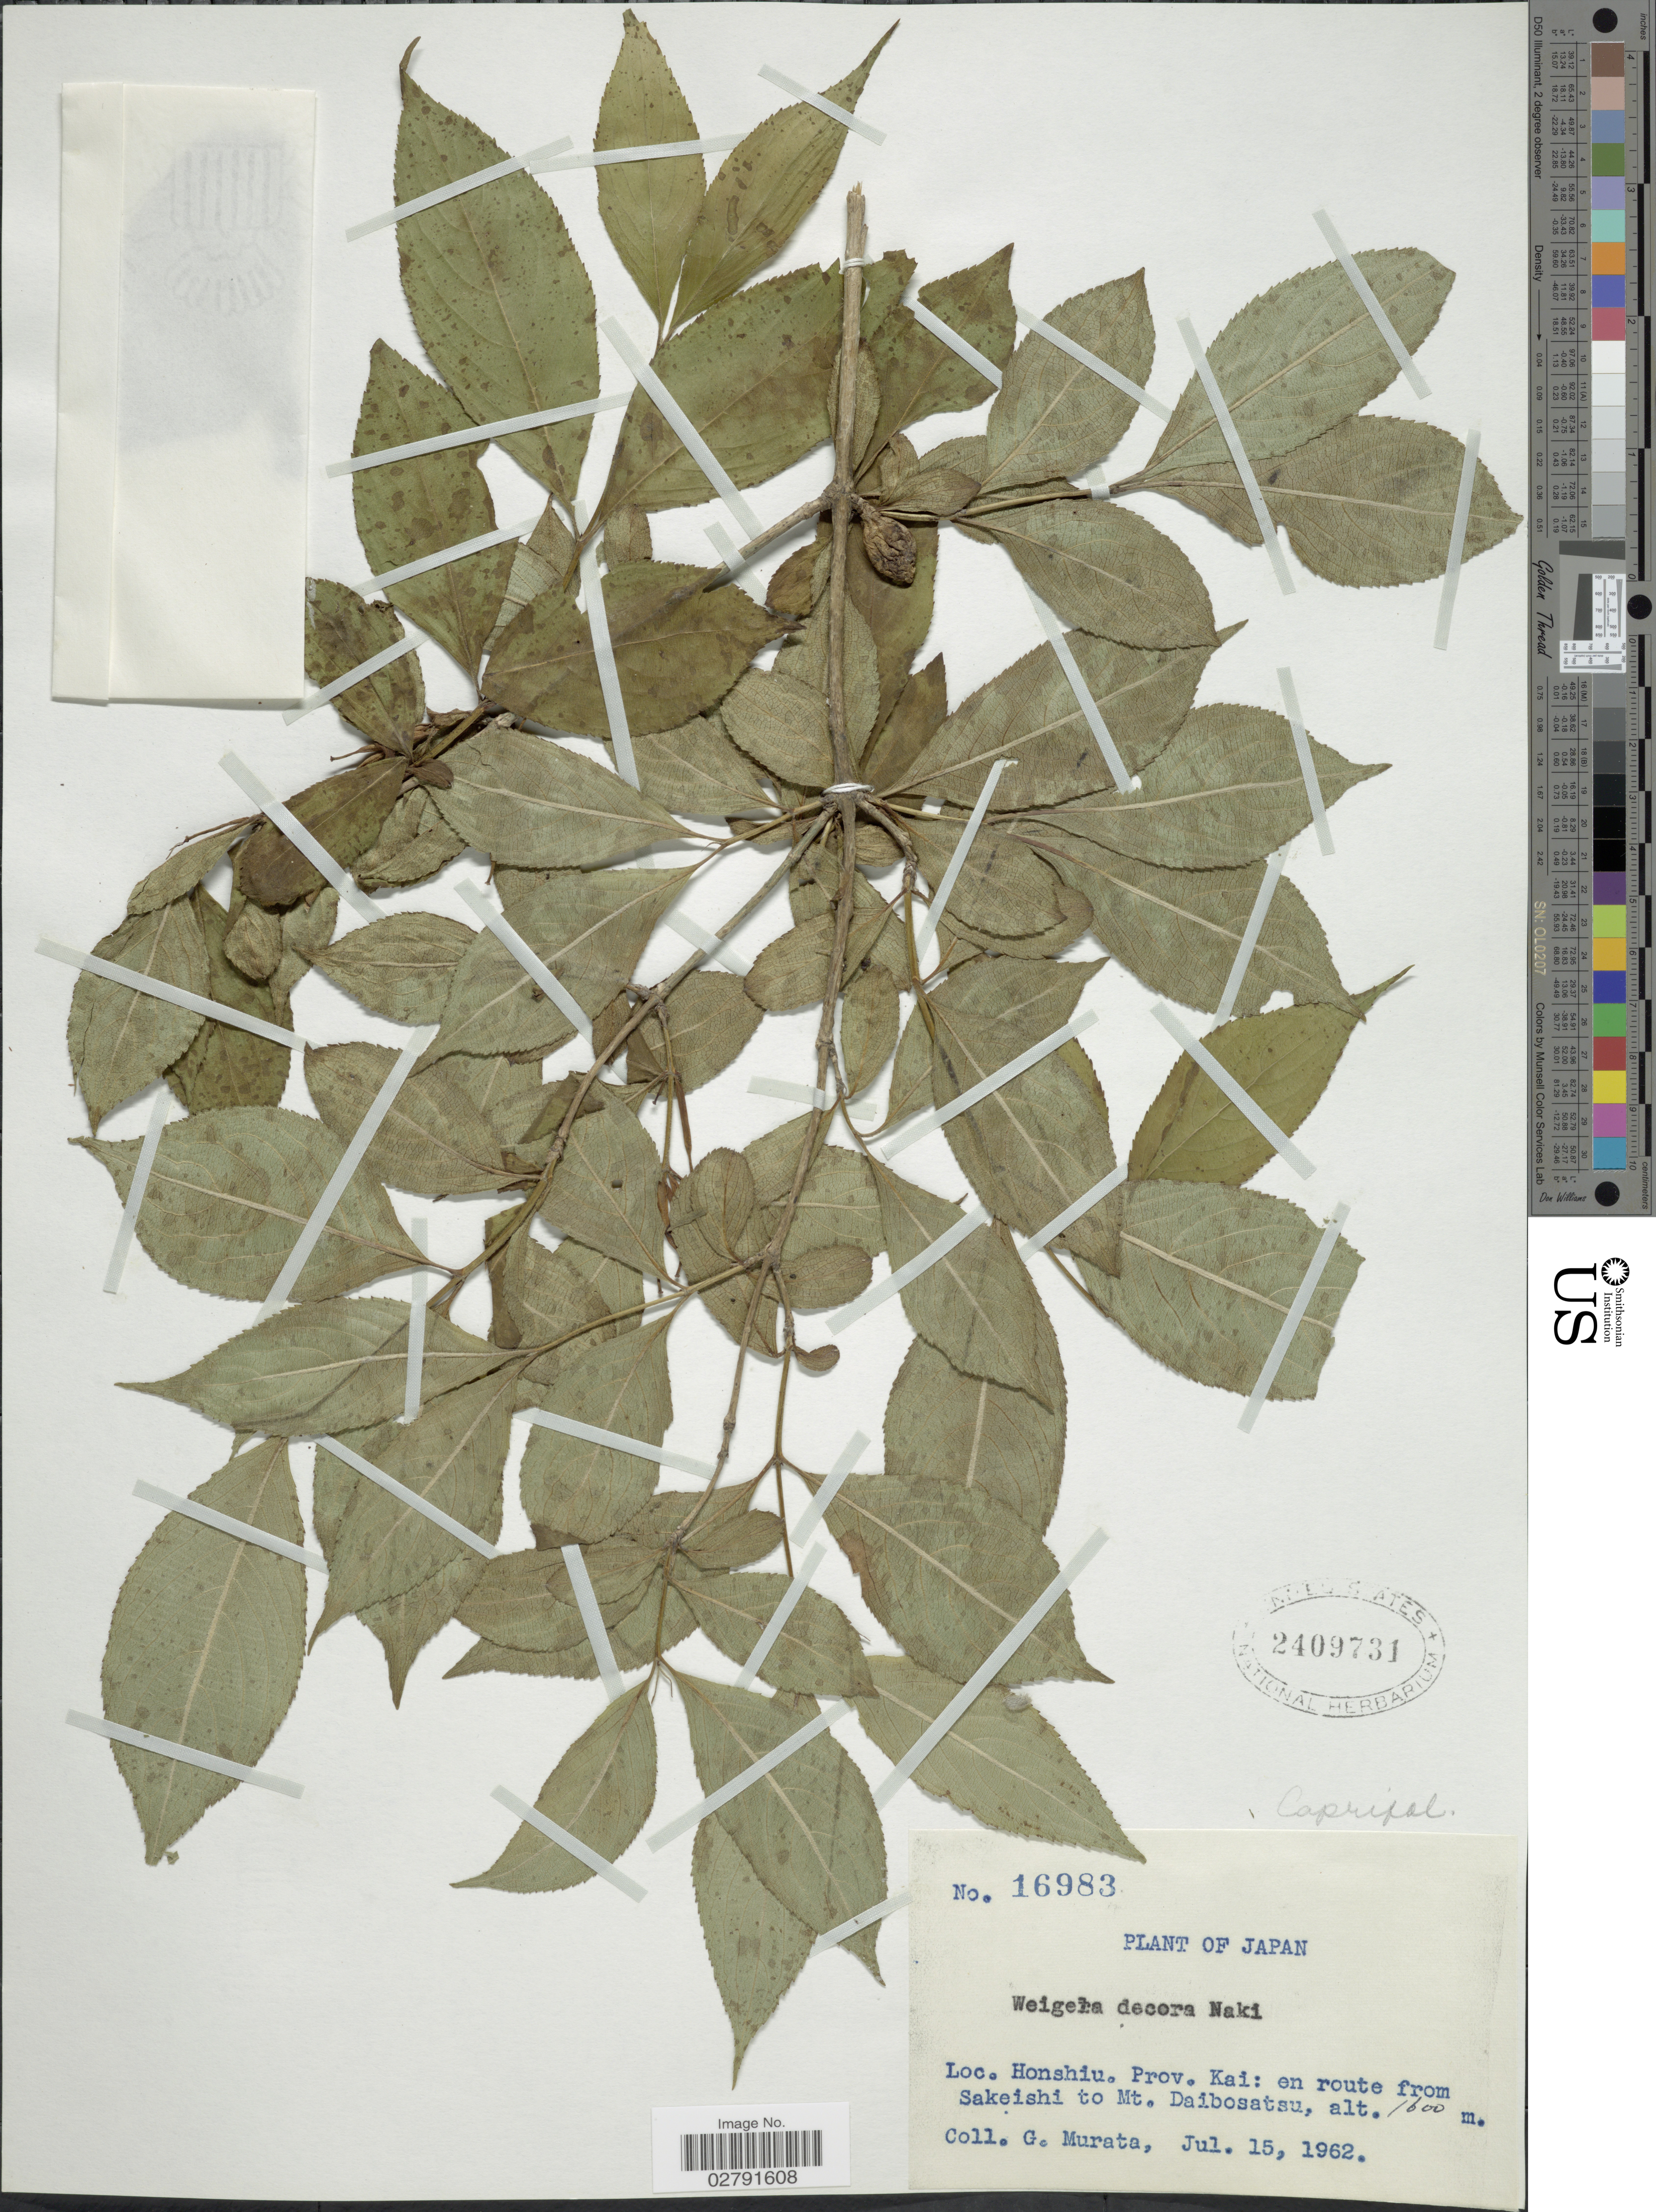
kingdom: Plantae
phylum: Tracheophyta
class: Magnoliopsida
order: Dipsacales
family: Caprifoliaceae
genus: Diervilla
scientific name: Diervilla decora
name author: Nakai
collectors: G. Murata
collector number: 16983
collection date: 1962-07-15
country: Japan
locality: Honshiu. Prov. Kai: en route from Sakeishi to Mt. Daibosatsu.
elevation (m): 1600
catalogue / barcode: US 2409731